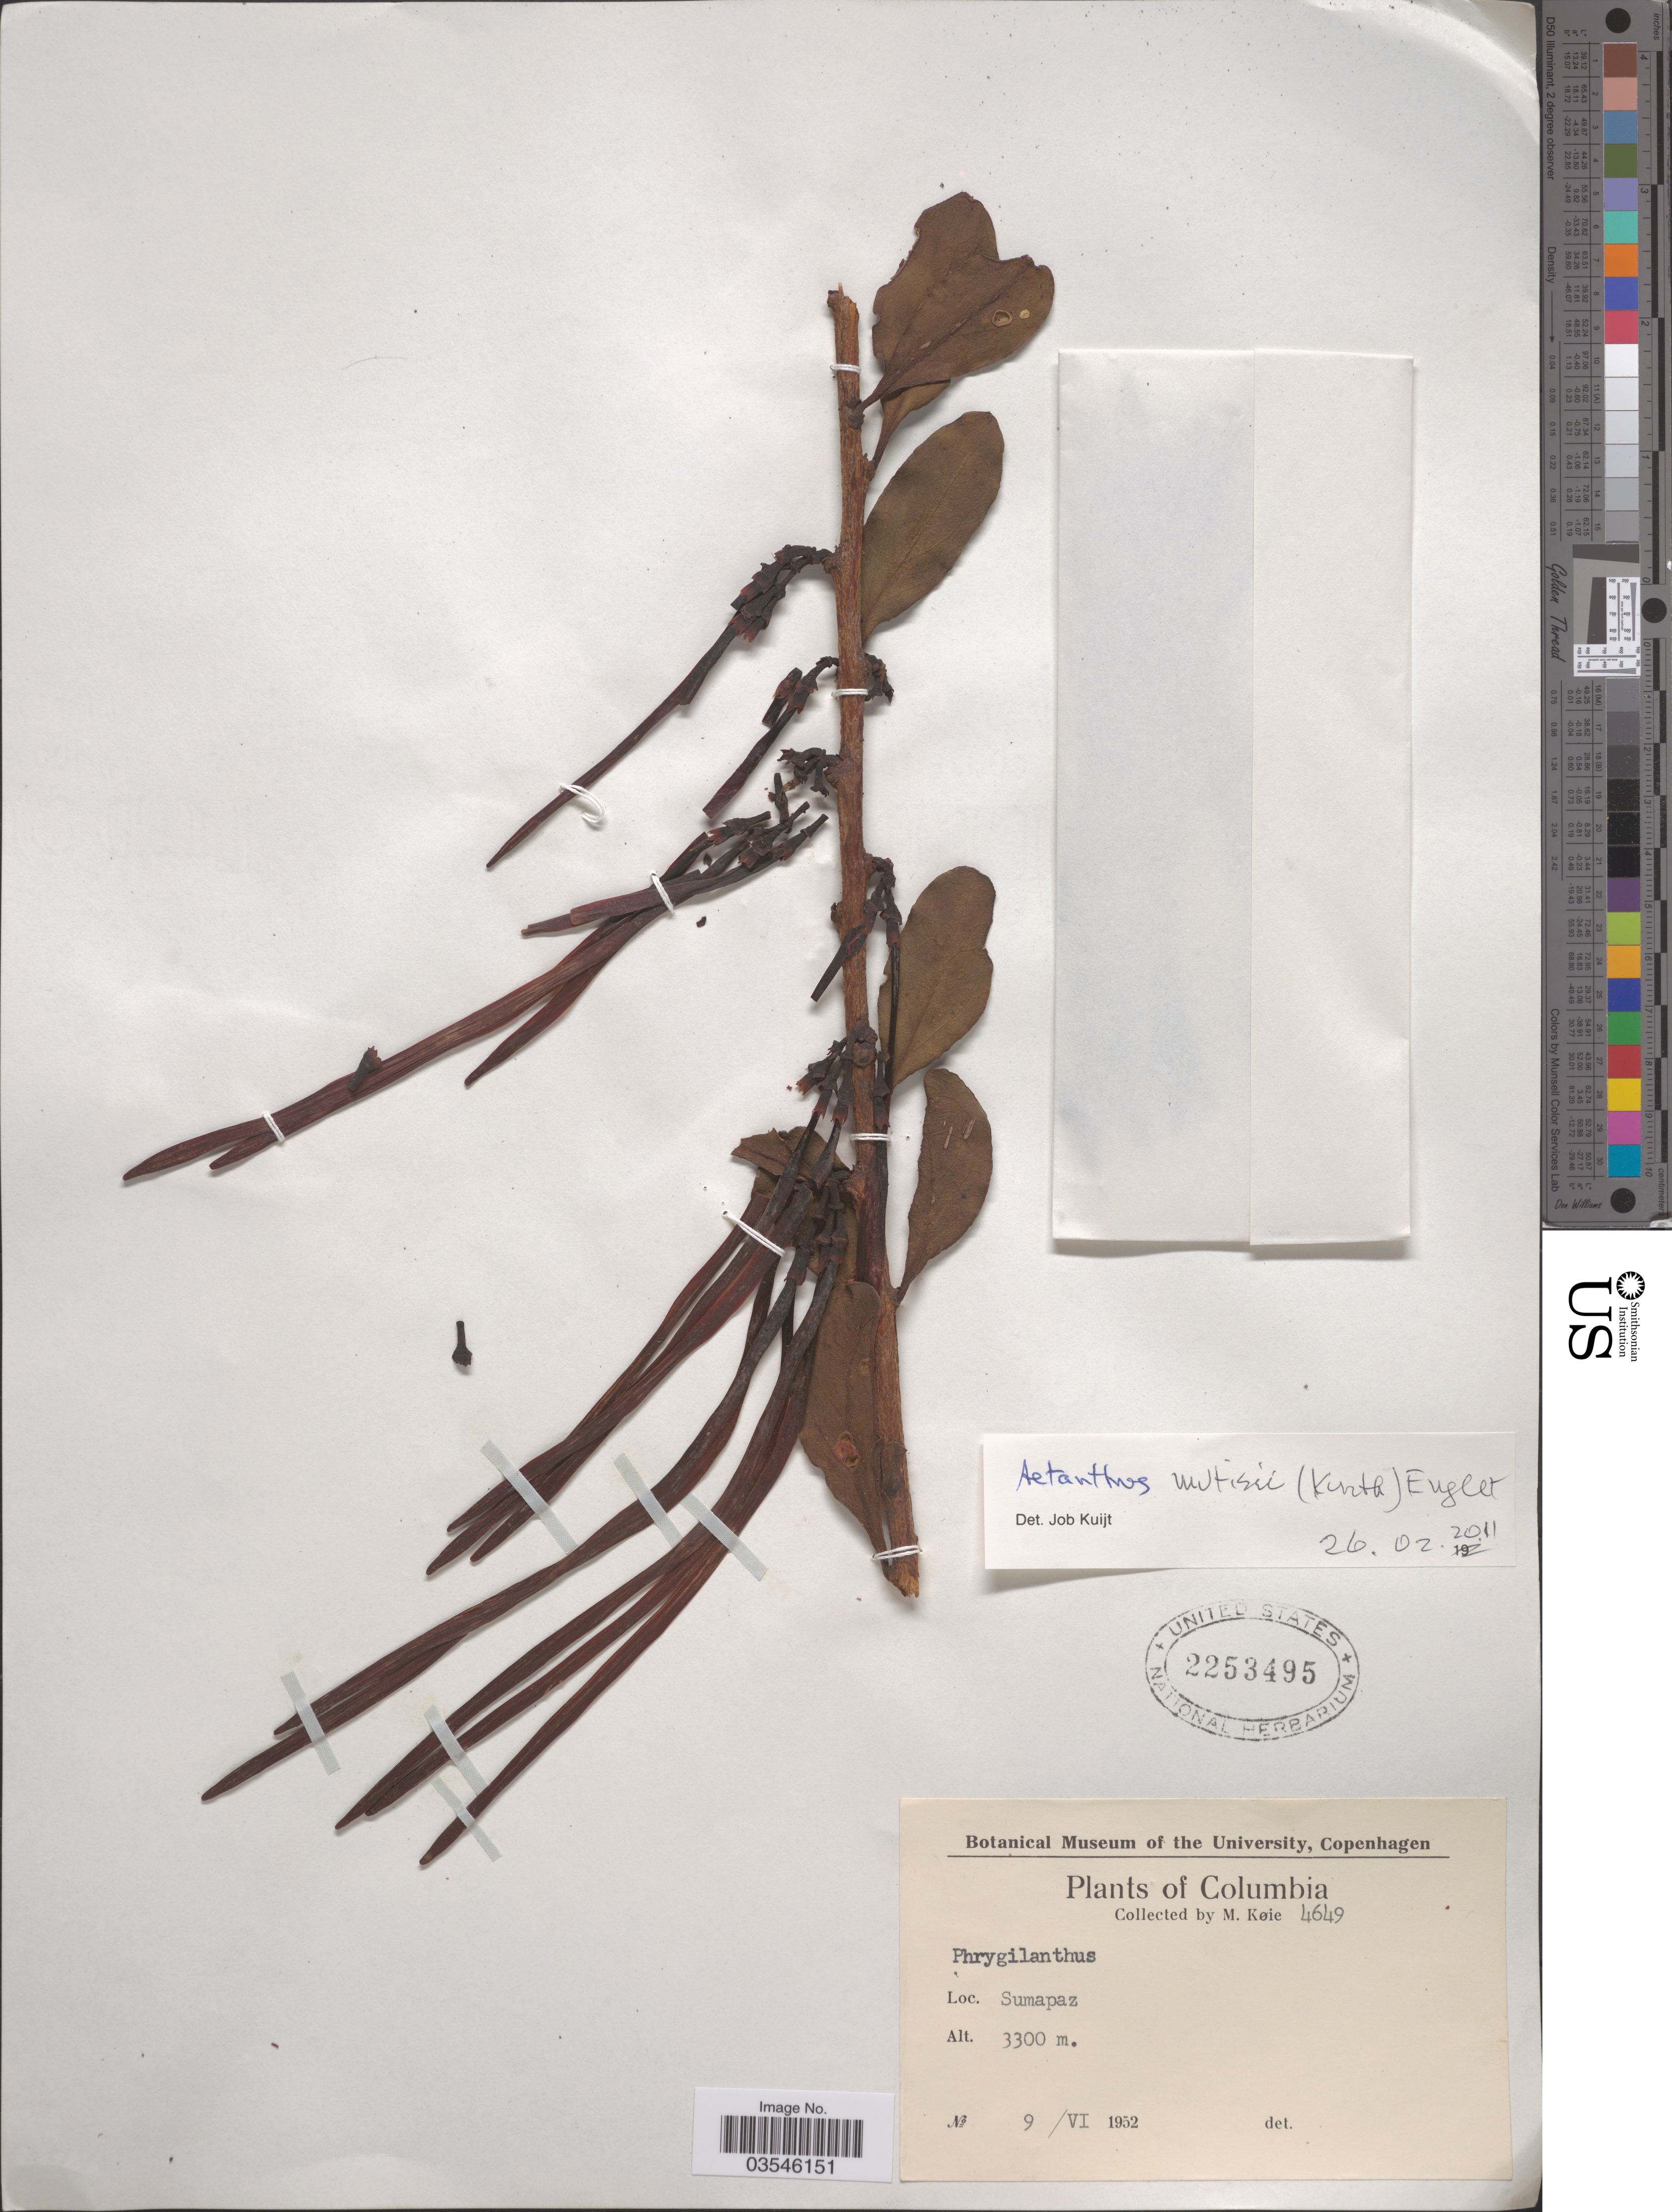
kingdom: Plantae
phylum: Tracheophyta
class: Magnoliopsida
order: Santalales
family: Loranthaceae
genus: Aetanthus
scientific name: Aetanthus mutisii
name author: (Kunth) Engl.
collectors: M. Köie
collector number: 4649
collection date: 1952-06-09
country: Colombia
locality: Sumapaz.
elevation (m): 3300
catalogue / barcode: US 2253495